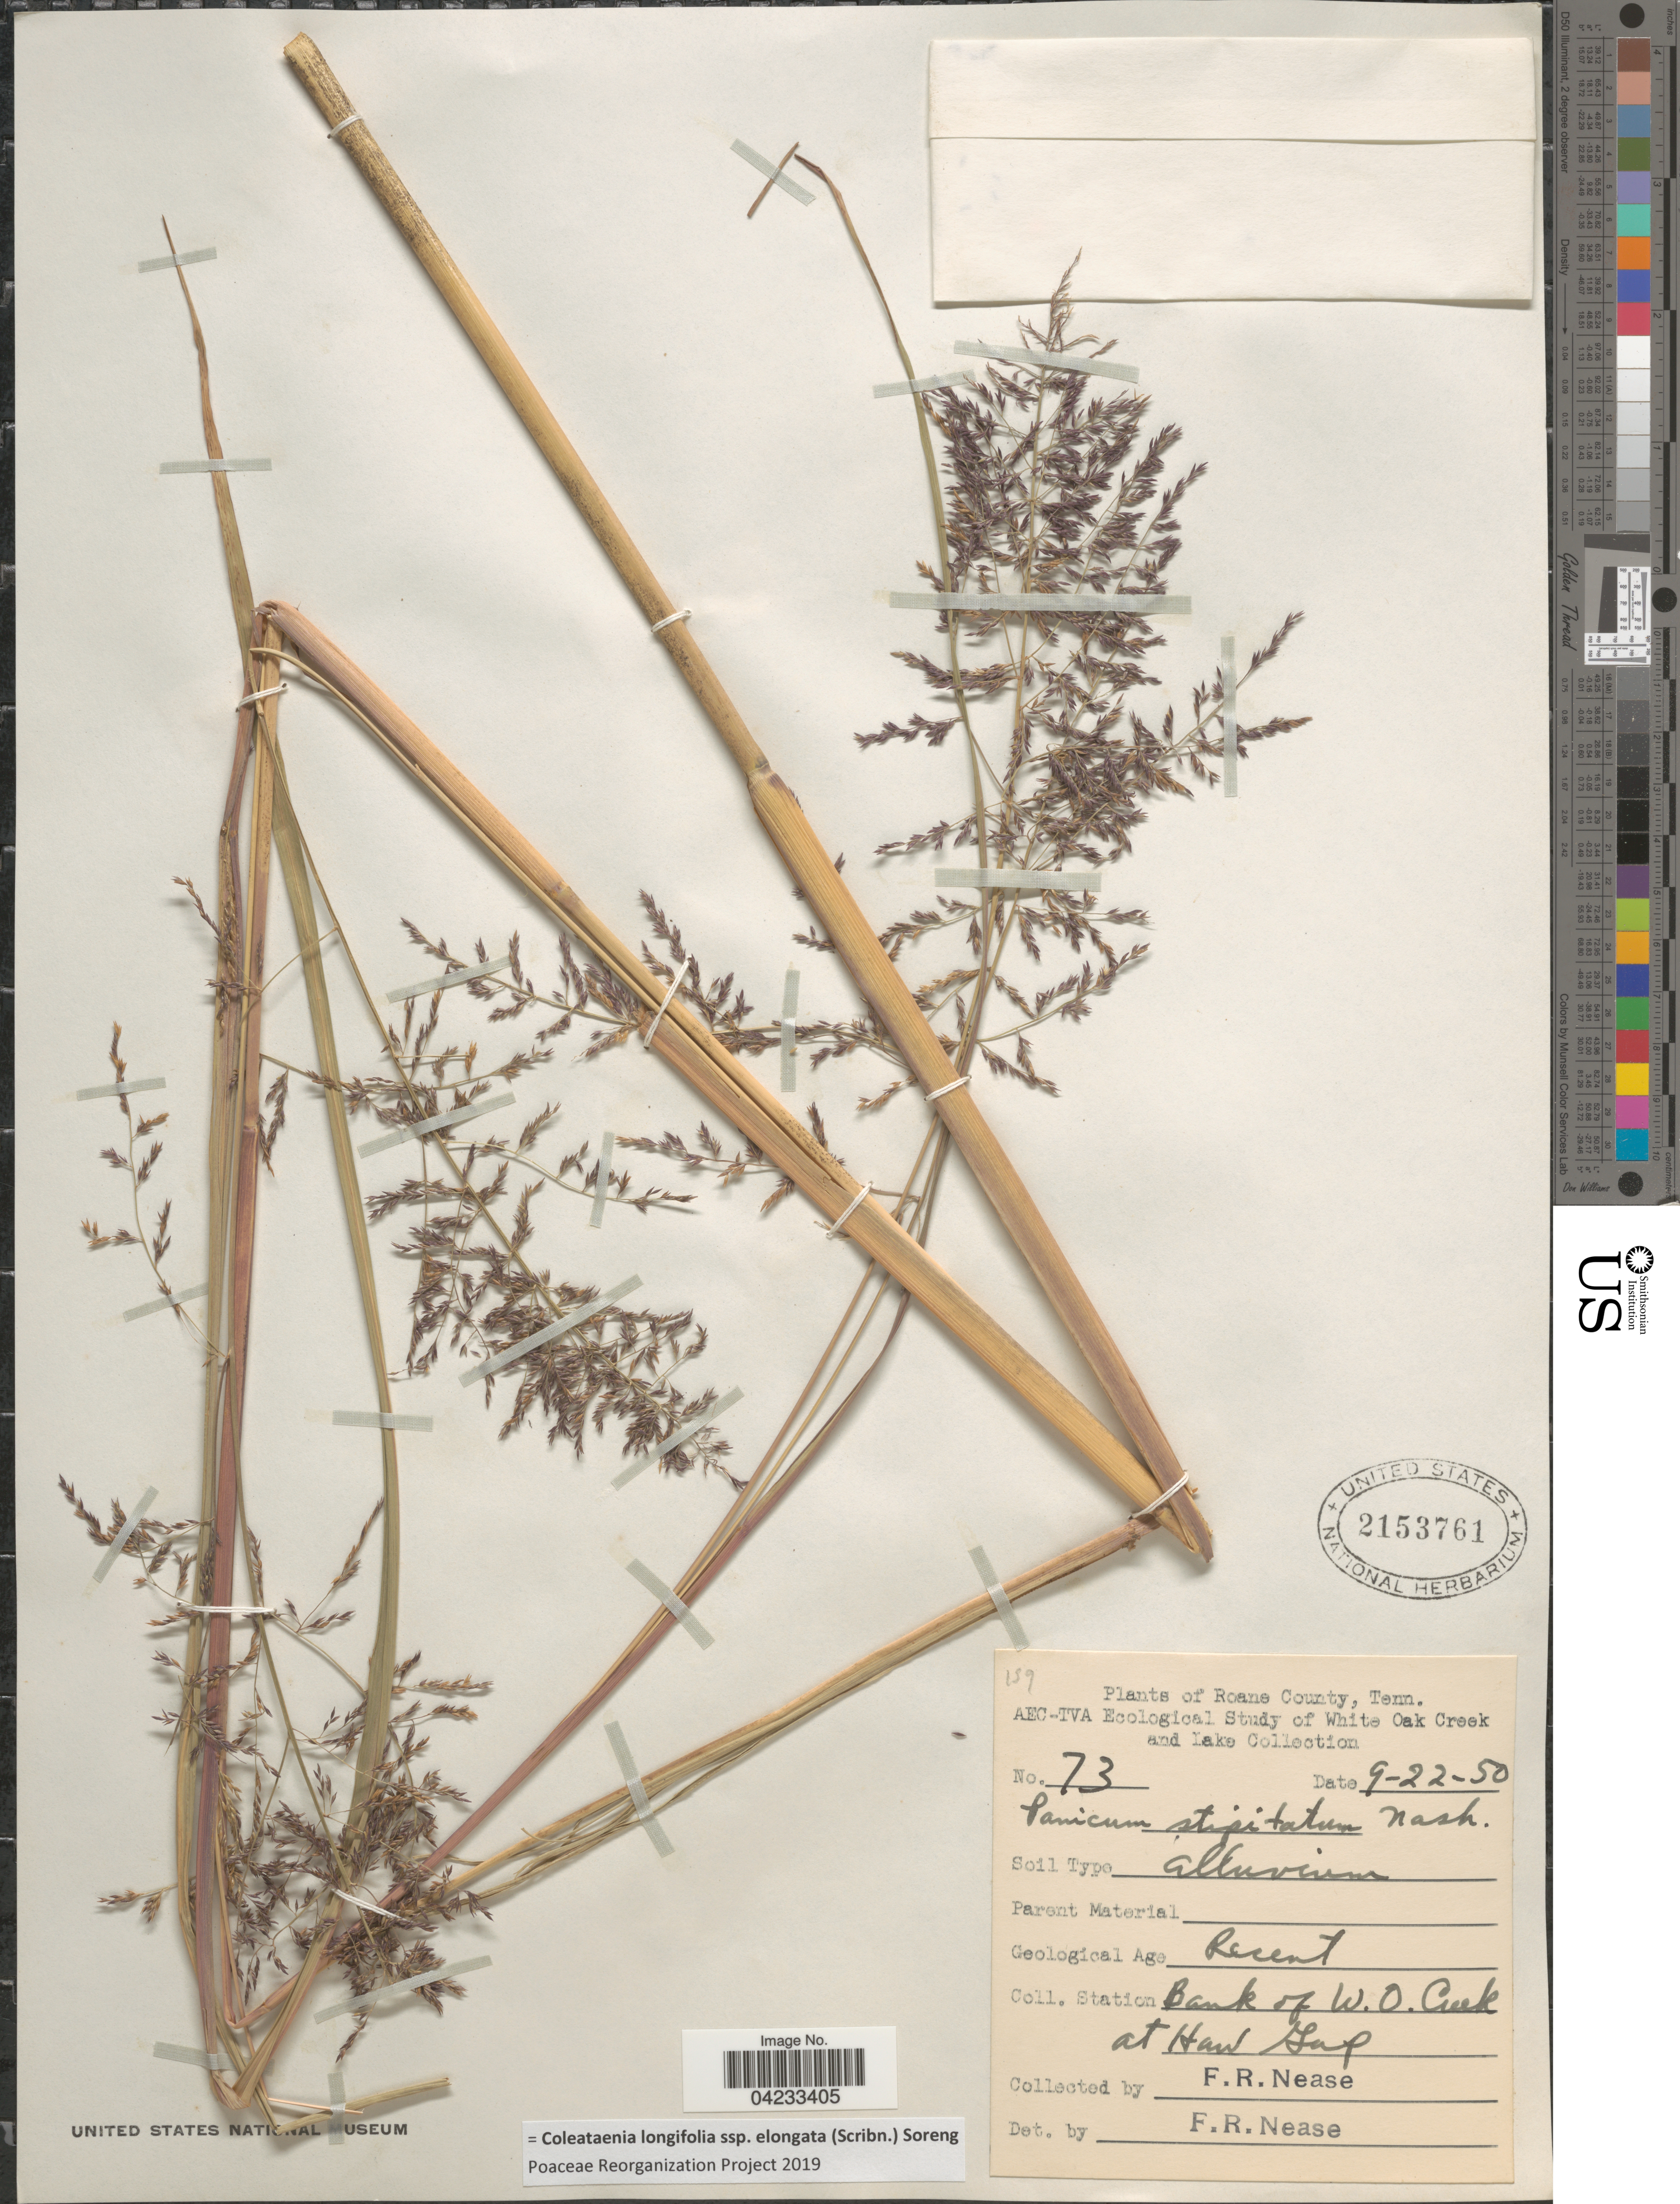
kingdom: Plantae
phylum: Tracheophyta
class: Liliopsida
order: Poales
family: Poaceae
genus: Coleataenia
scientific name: Coleataenia longifolia subsp. elongata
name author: (Scribn.) Soreng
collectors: F. Nease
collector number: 73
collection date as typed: Transcribed d/m/y: 22/9/50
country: United States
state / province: Tennessee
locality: Roane County. Bank of W.O. Creek at Haw Gap.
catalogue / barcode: US 2153761